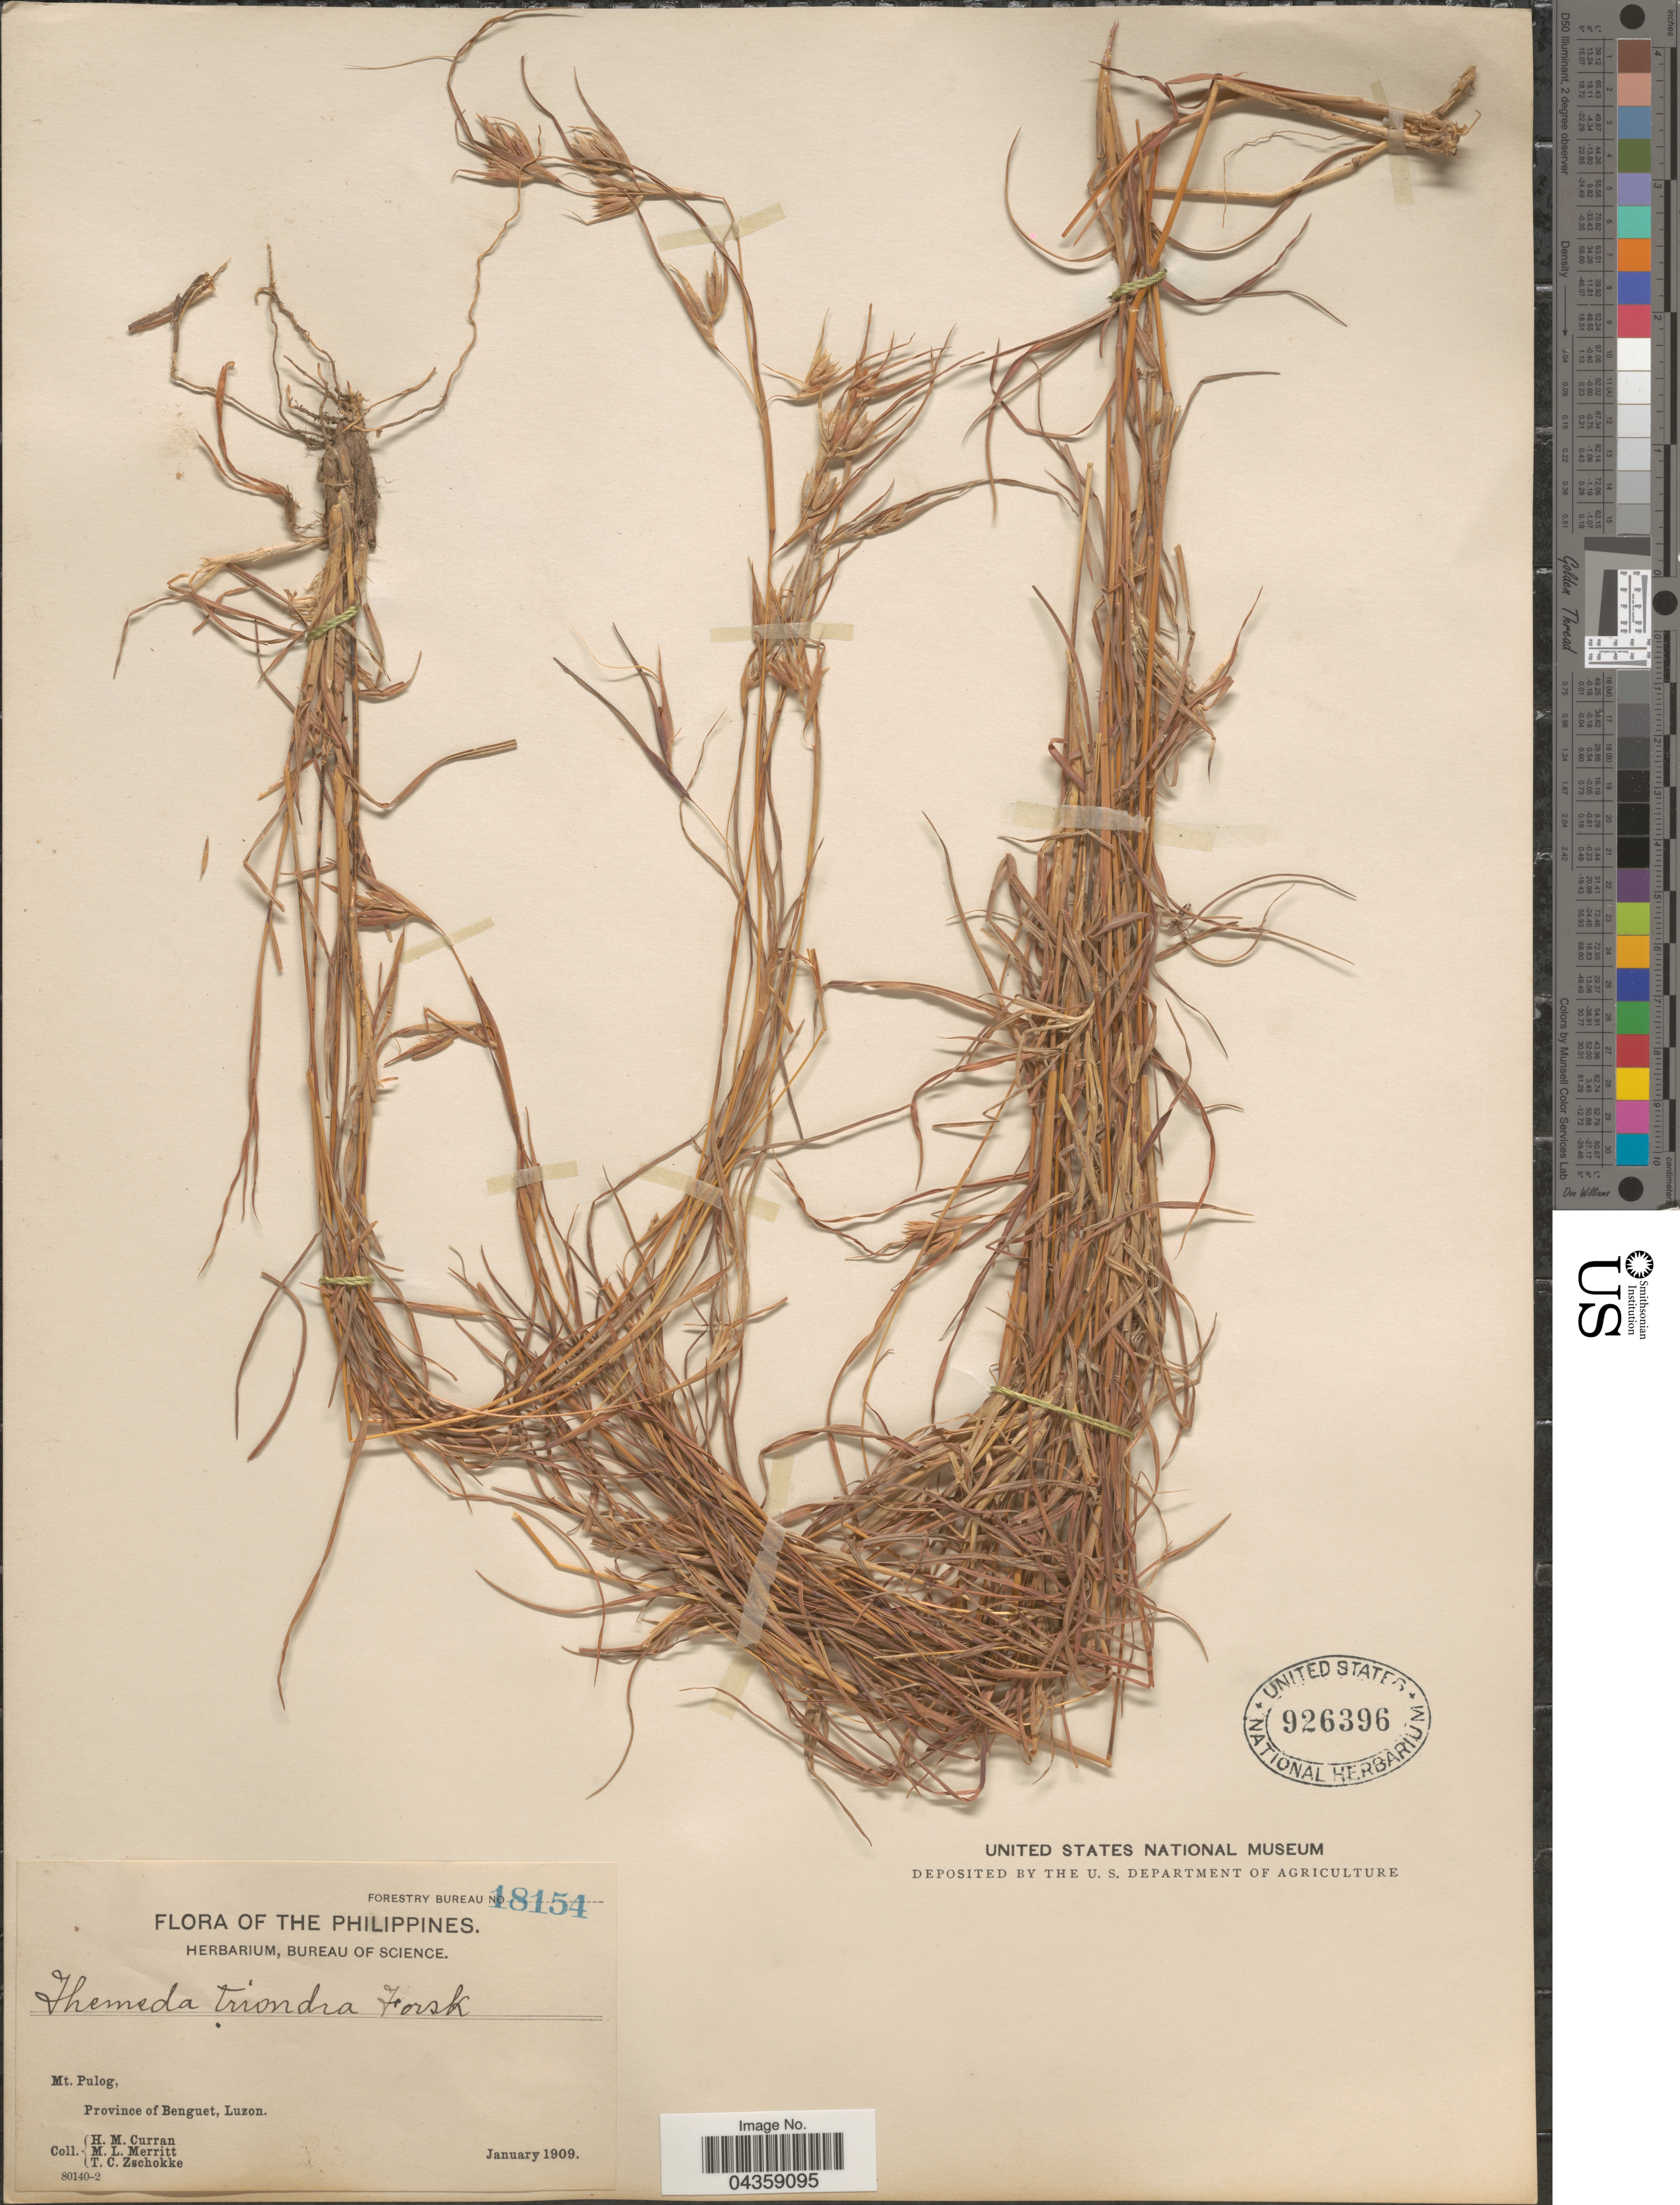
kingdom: Plantae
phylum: Tracheophyta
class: Liliopsida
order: Poales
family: Poaceae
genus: Themeda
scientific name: Themeda triandra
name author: Forssk.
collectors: H. M. Curran, M. L. Merritt & T. C. Zschokke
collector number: Forestry Bureau 18154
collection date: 1909-01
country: Philippines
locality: Mt. Pulog, Province of Benguet, Luzon.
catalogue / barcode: US 926396